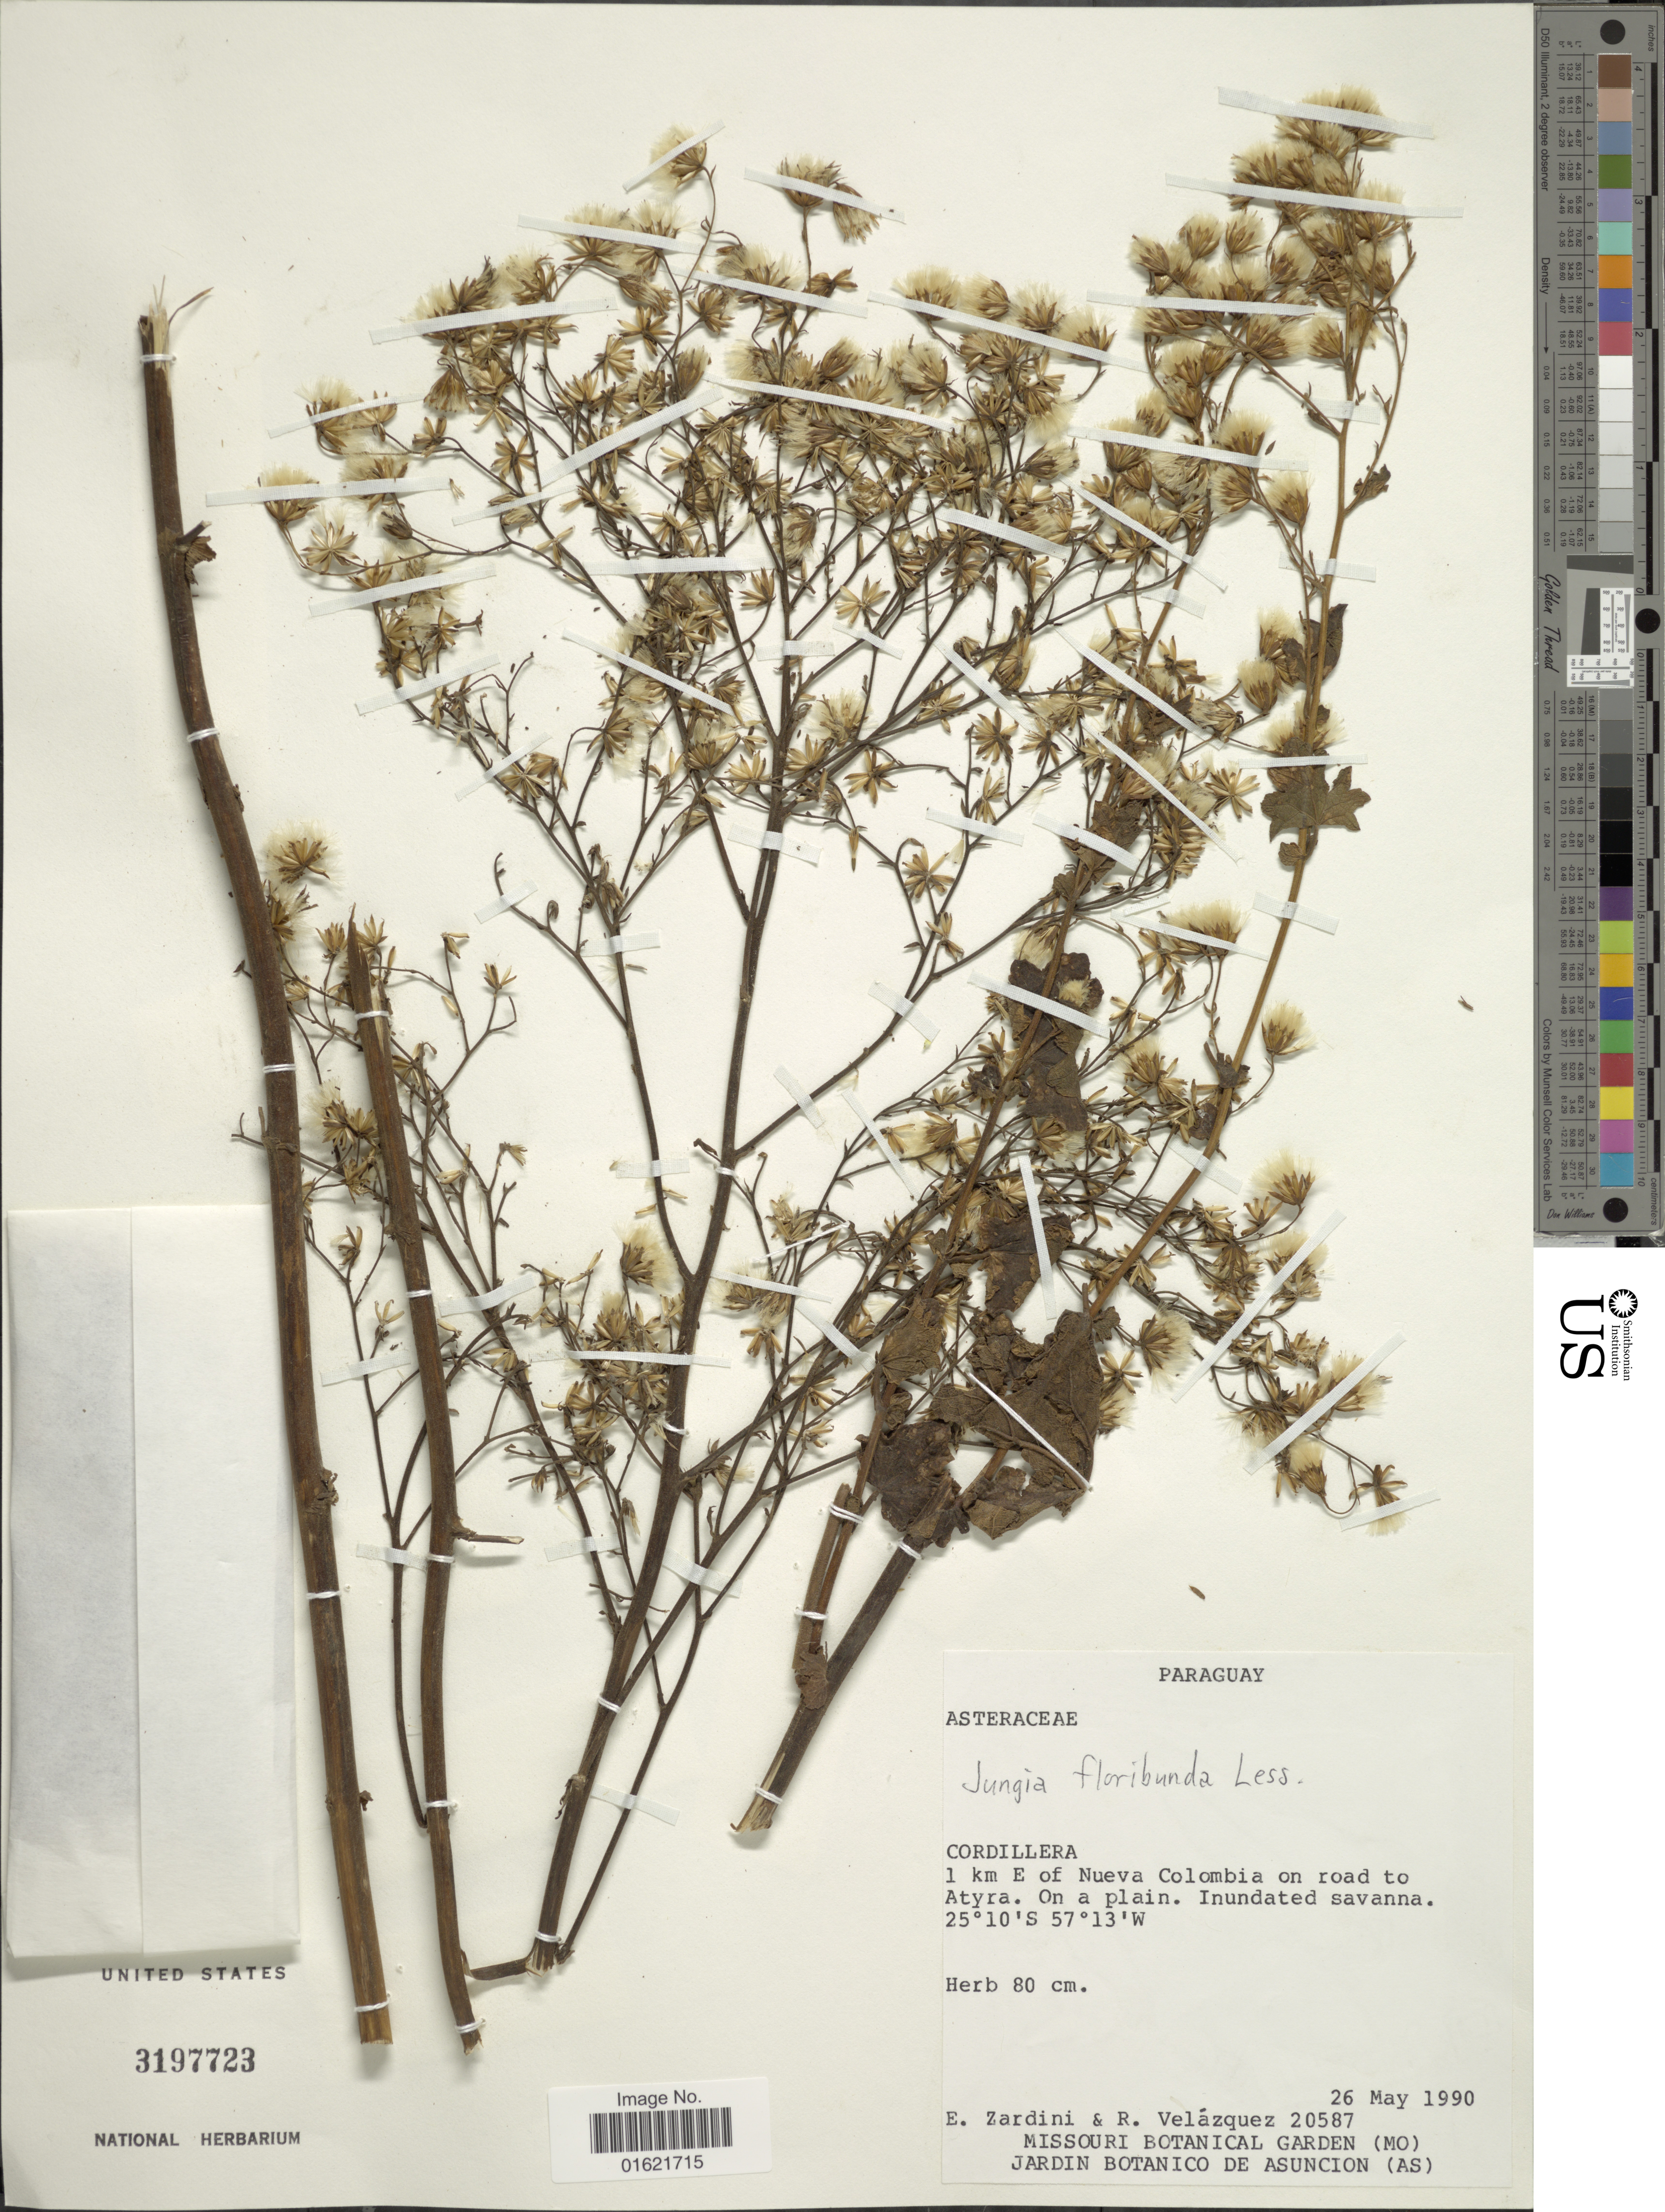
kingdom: Plantae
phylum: Tracheophyta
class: Magnoliopsida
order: Asterales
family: Asteraceae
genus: Jungia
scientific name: Jungia floribunda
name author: Less.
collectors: E. M. Zardini & R. Velázquez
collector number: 20587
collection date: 1990-05-26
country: Paraguay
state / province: Cordillera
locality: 1 km E of Nueva Colombia on road to Atyra. On a plain. Inundated avanna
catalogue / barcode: US 3197723